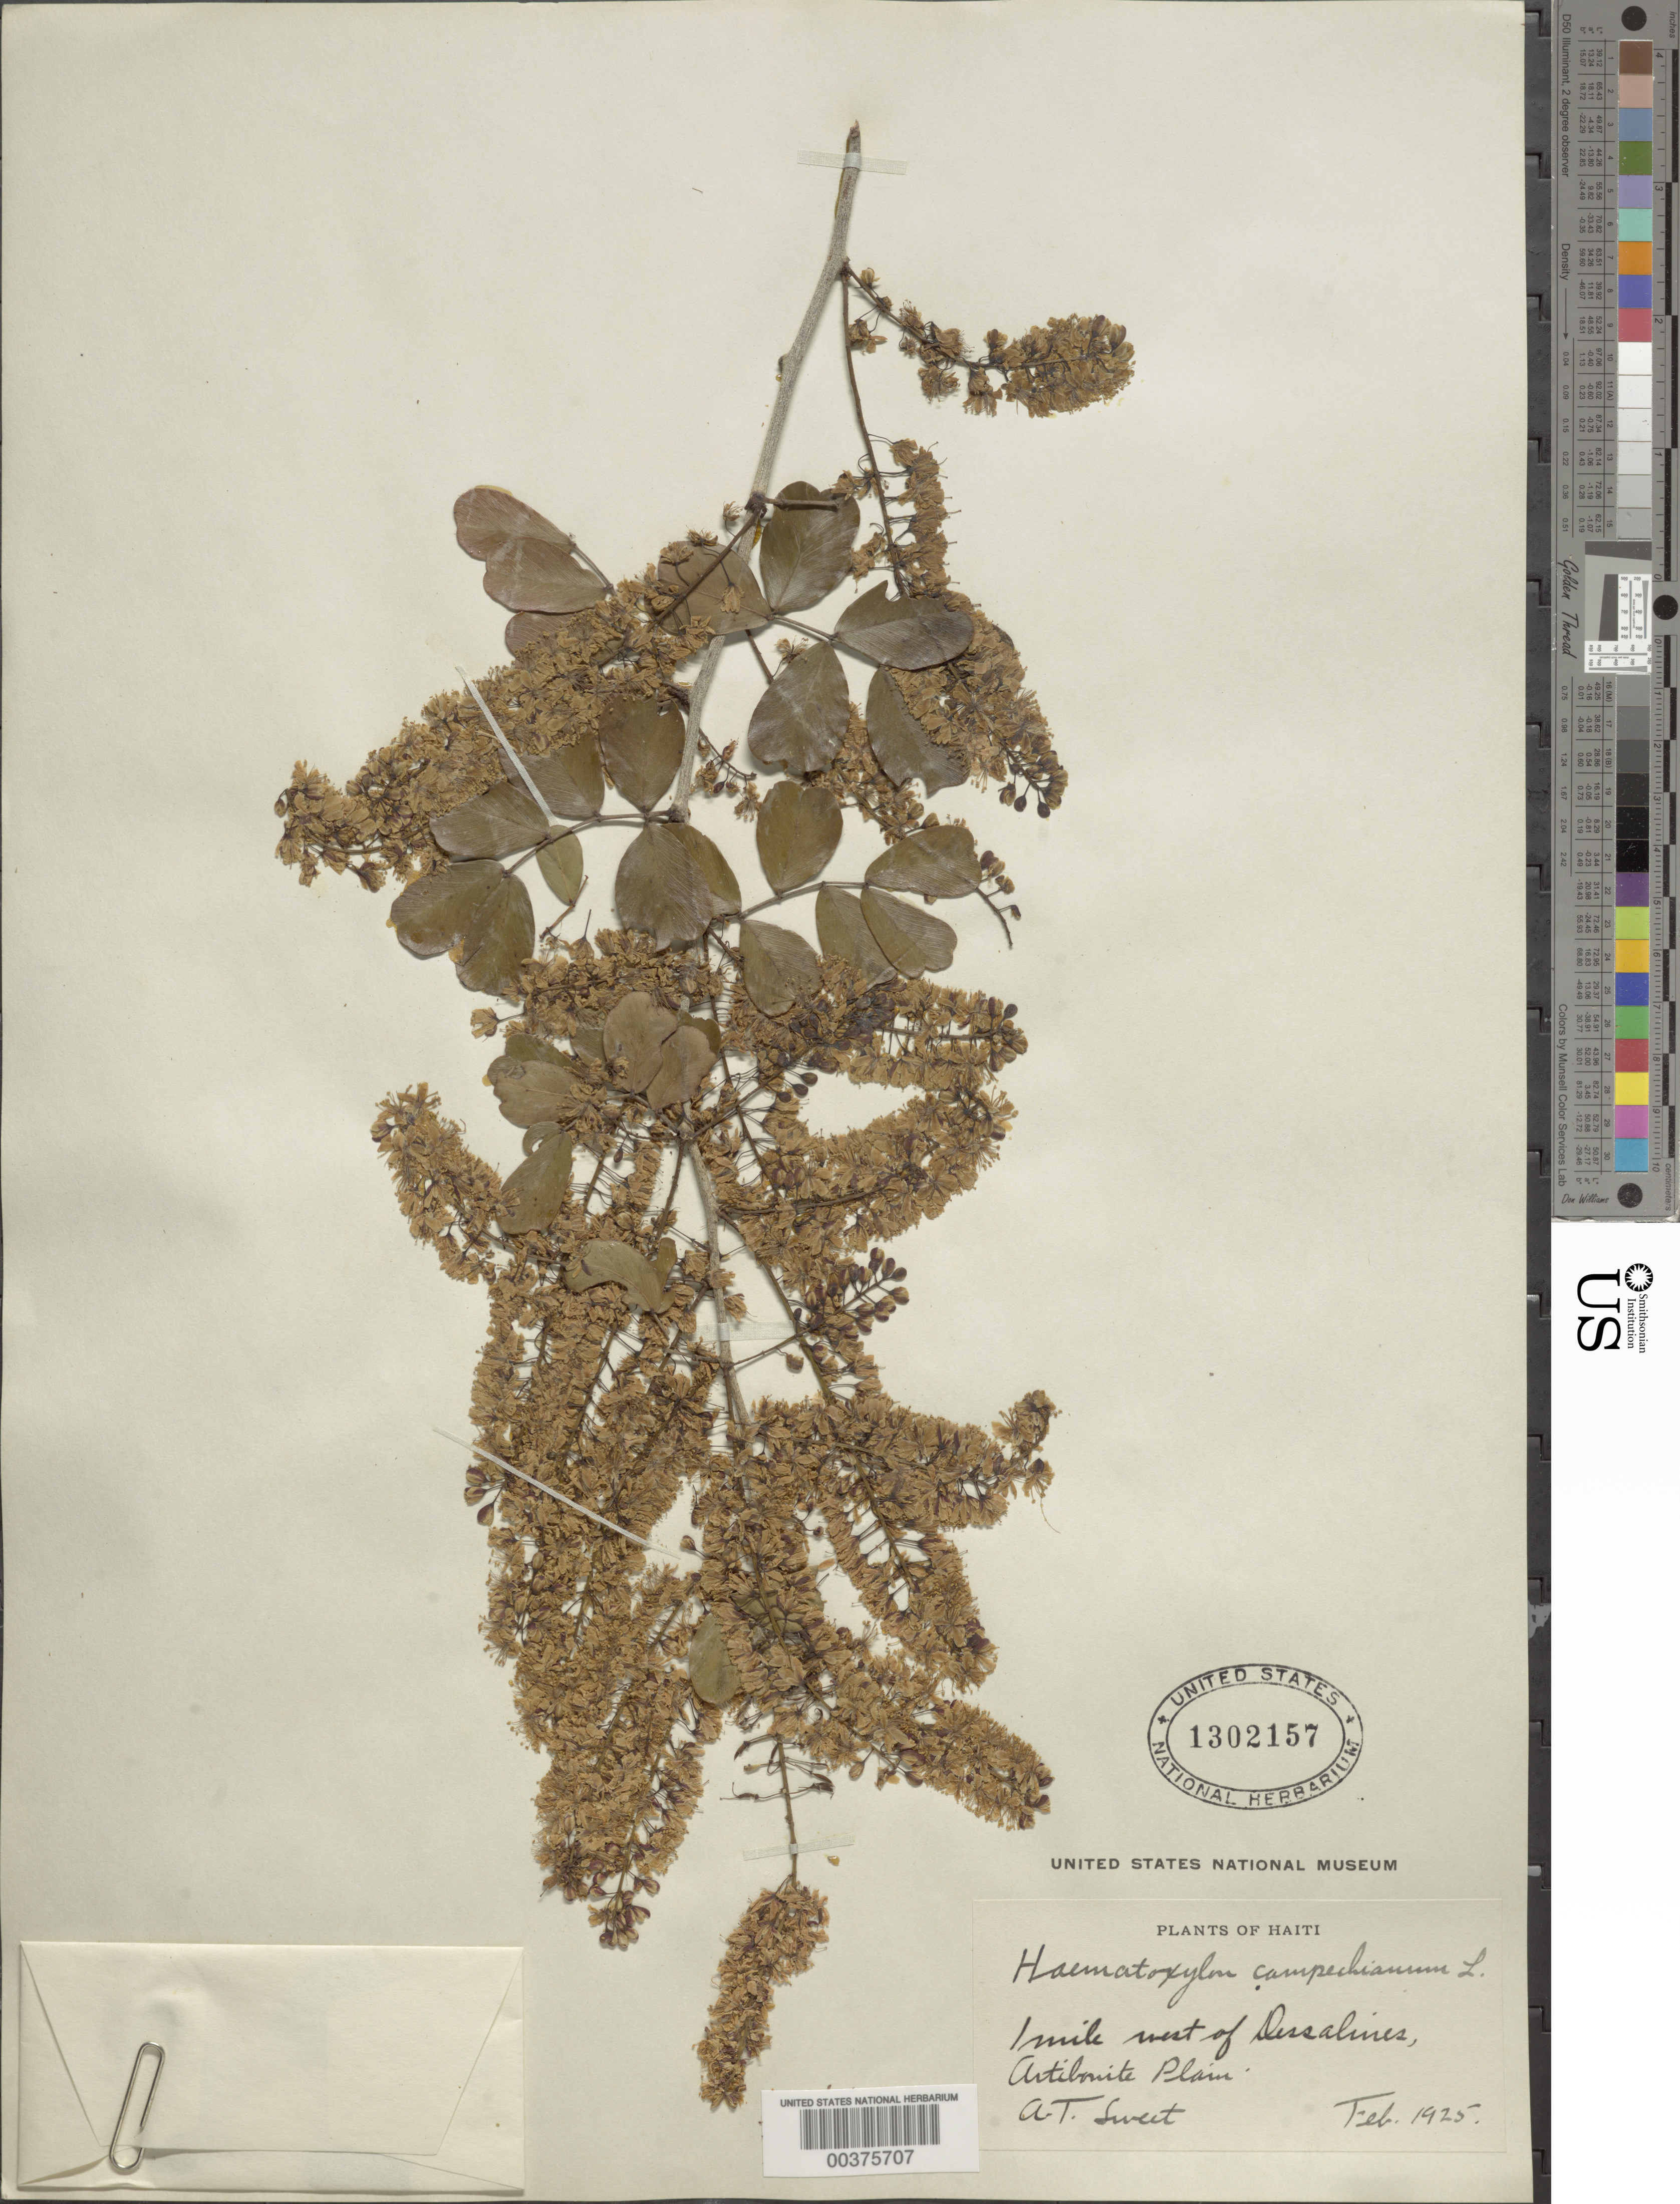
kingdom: Plantae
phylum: Tracheophyta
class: Magnoliopsida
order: Fabales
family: Fabaceae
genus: Haematoxylum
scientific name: Haematoxylum campechianum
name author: L.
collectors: A. T. Sweet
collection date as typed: Feb 1925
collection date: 1925-02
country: Haiti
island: Hispaniola Island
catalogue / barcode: US 1302157